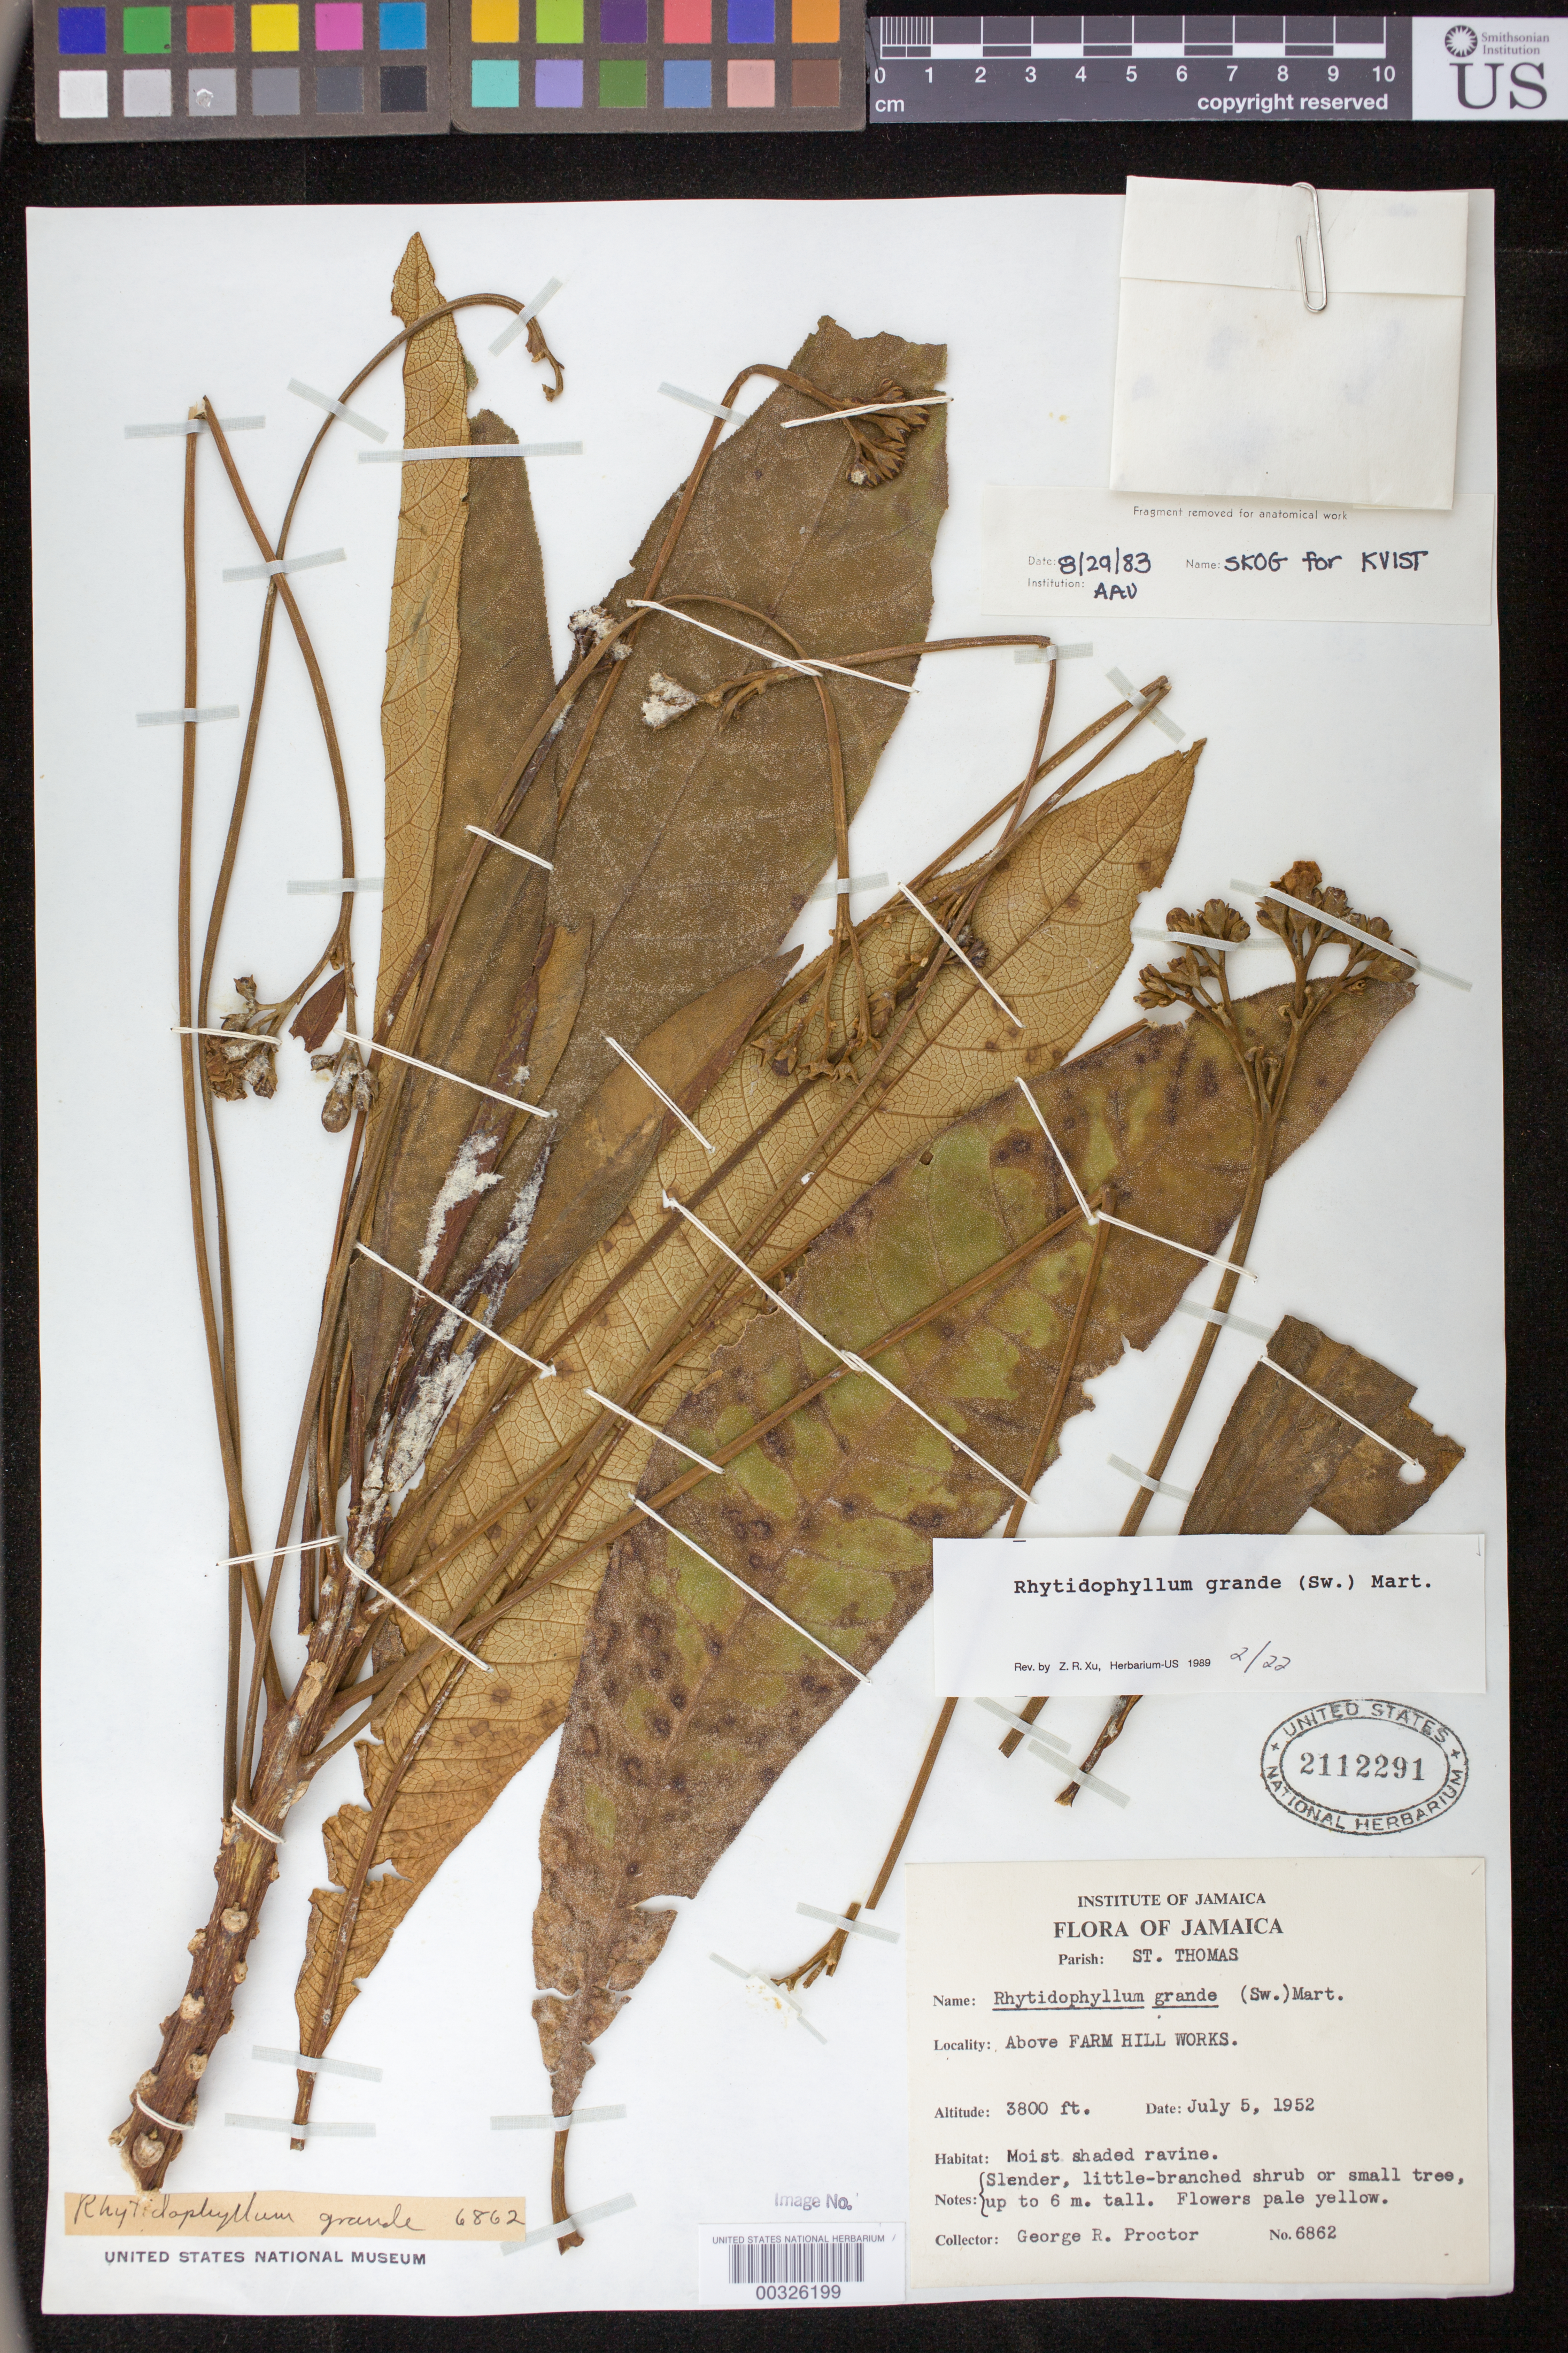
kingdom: Plantae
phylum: Tracheophyta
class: Magnoliopsida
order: Lamiales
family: Gesneriaceae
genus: Rhytidophyllum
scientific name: Rhytidophyllum grande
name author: (Sw.) Mart.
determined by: Skog, Laurence E.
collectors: G. R. Proctor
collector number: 6862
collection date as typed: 05 Jul 1952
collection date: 1952-07-05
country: Jamaica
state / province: Saint Thomas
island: Jamaica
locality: Above Farm Hill Works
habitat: Moist shaded ravine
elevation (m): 1158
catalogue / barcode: US 2112291